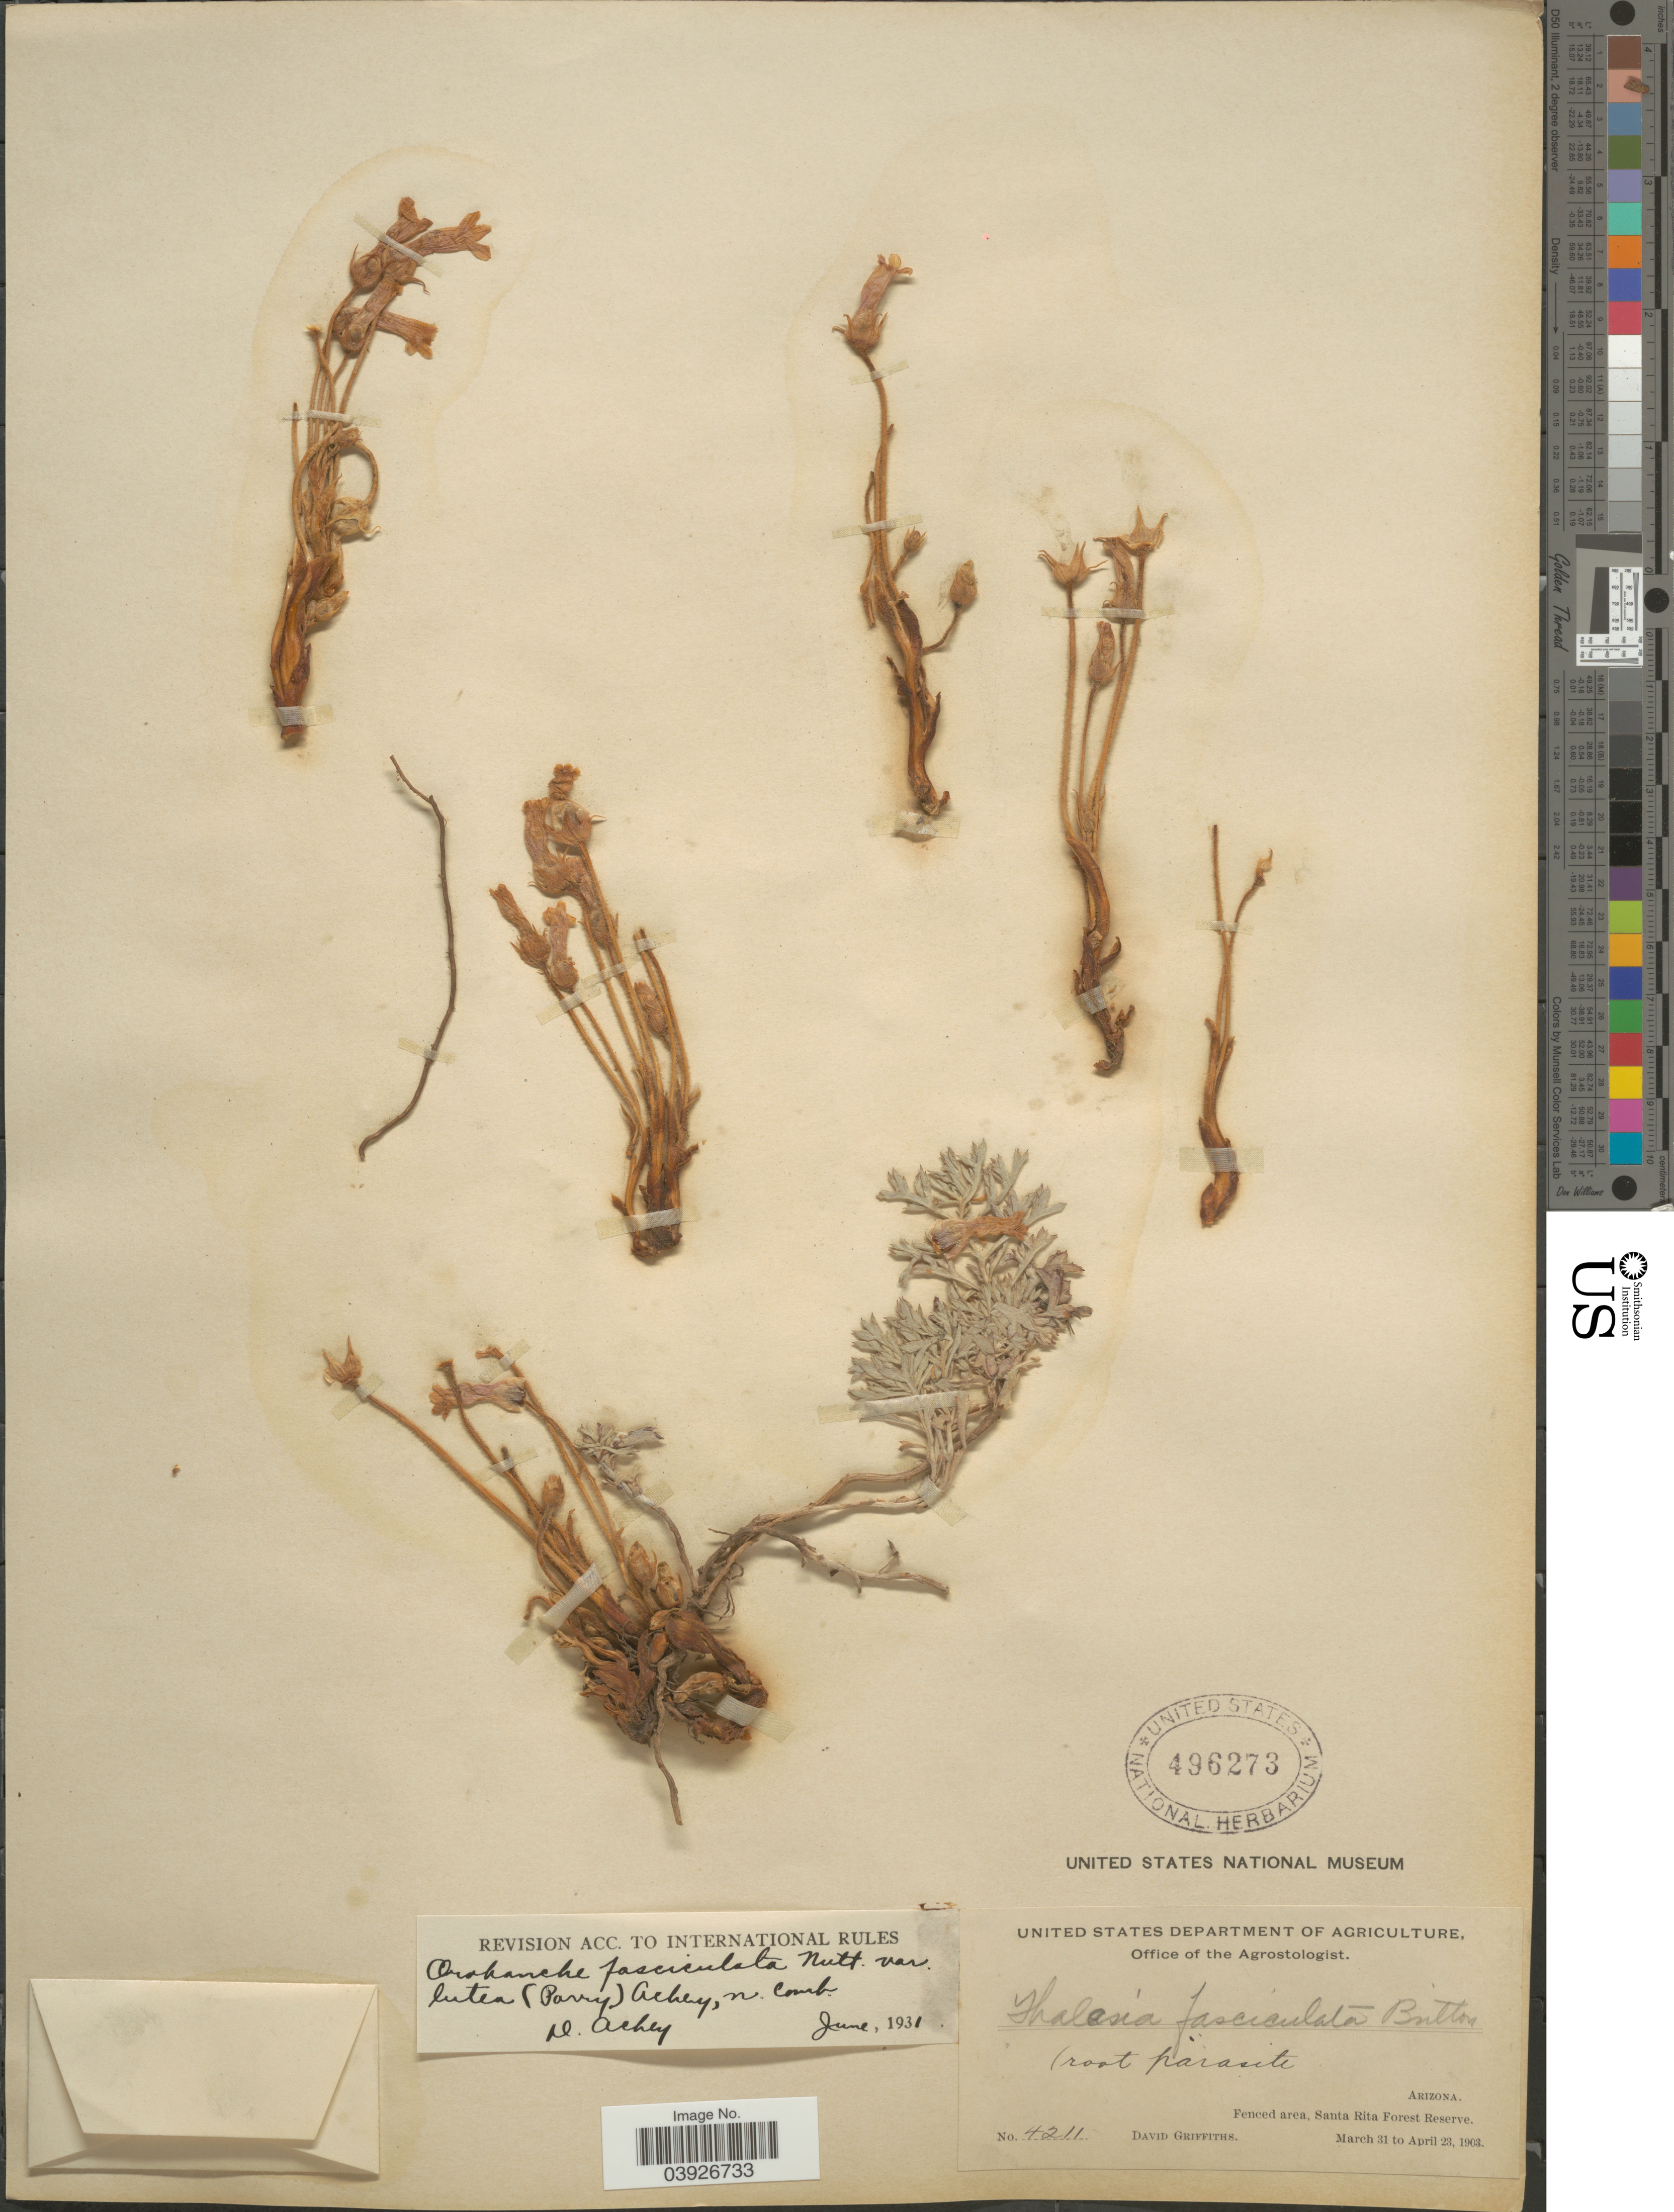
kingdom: Plantae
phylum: Tracheophyta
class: Magnoliopsida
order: Lamiales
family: Orobanchaceae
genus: Aphyllon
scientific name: Aphyllon fasciculatum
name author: (Nutt.) Torr. & A. Gray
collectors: D. Griffiths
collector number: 4211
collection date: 1903-03-31/1903-04-23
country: United States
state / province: Arizona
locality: Santa Rita Forest Reserve.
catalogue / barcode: US 496273